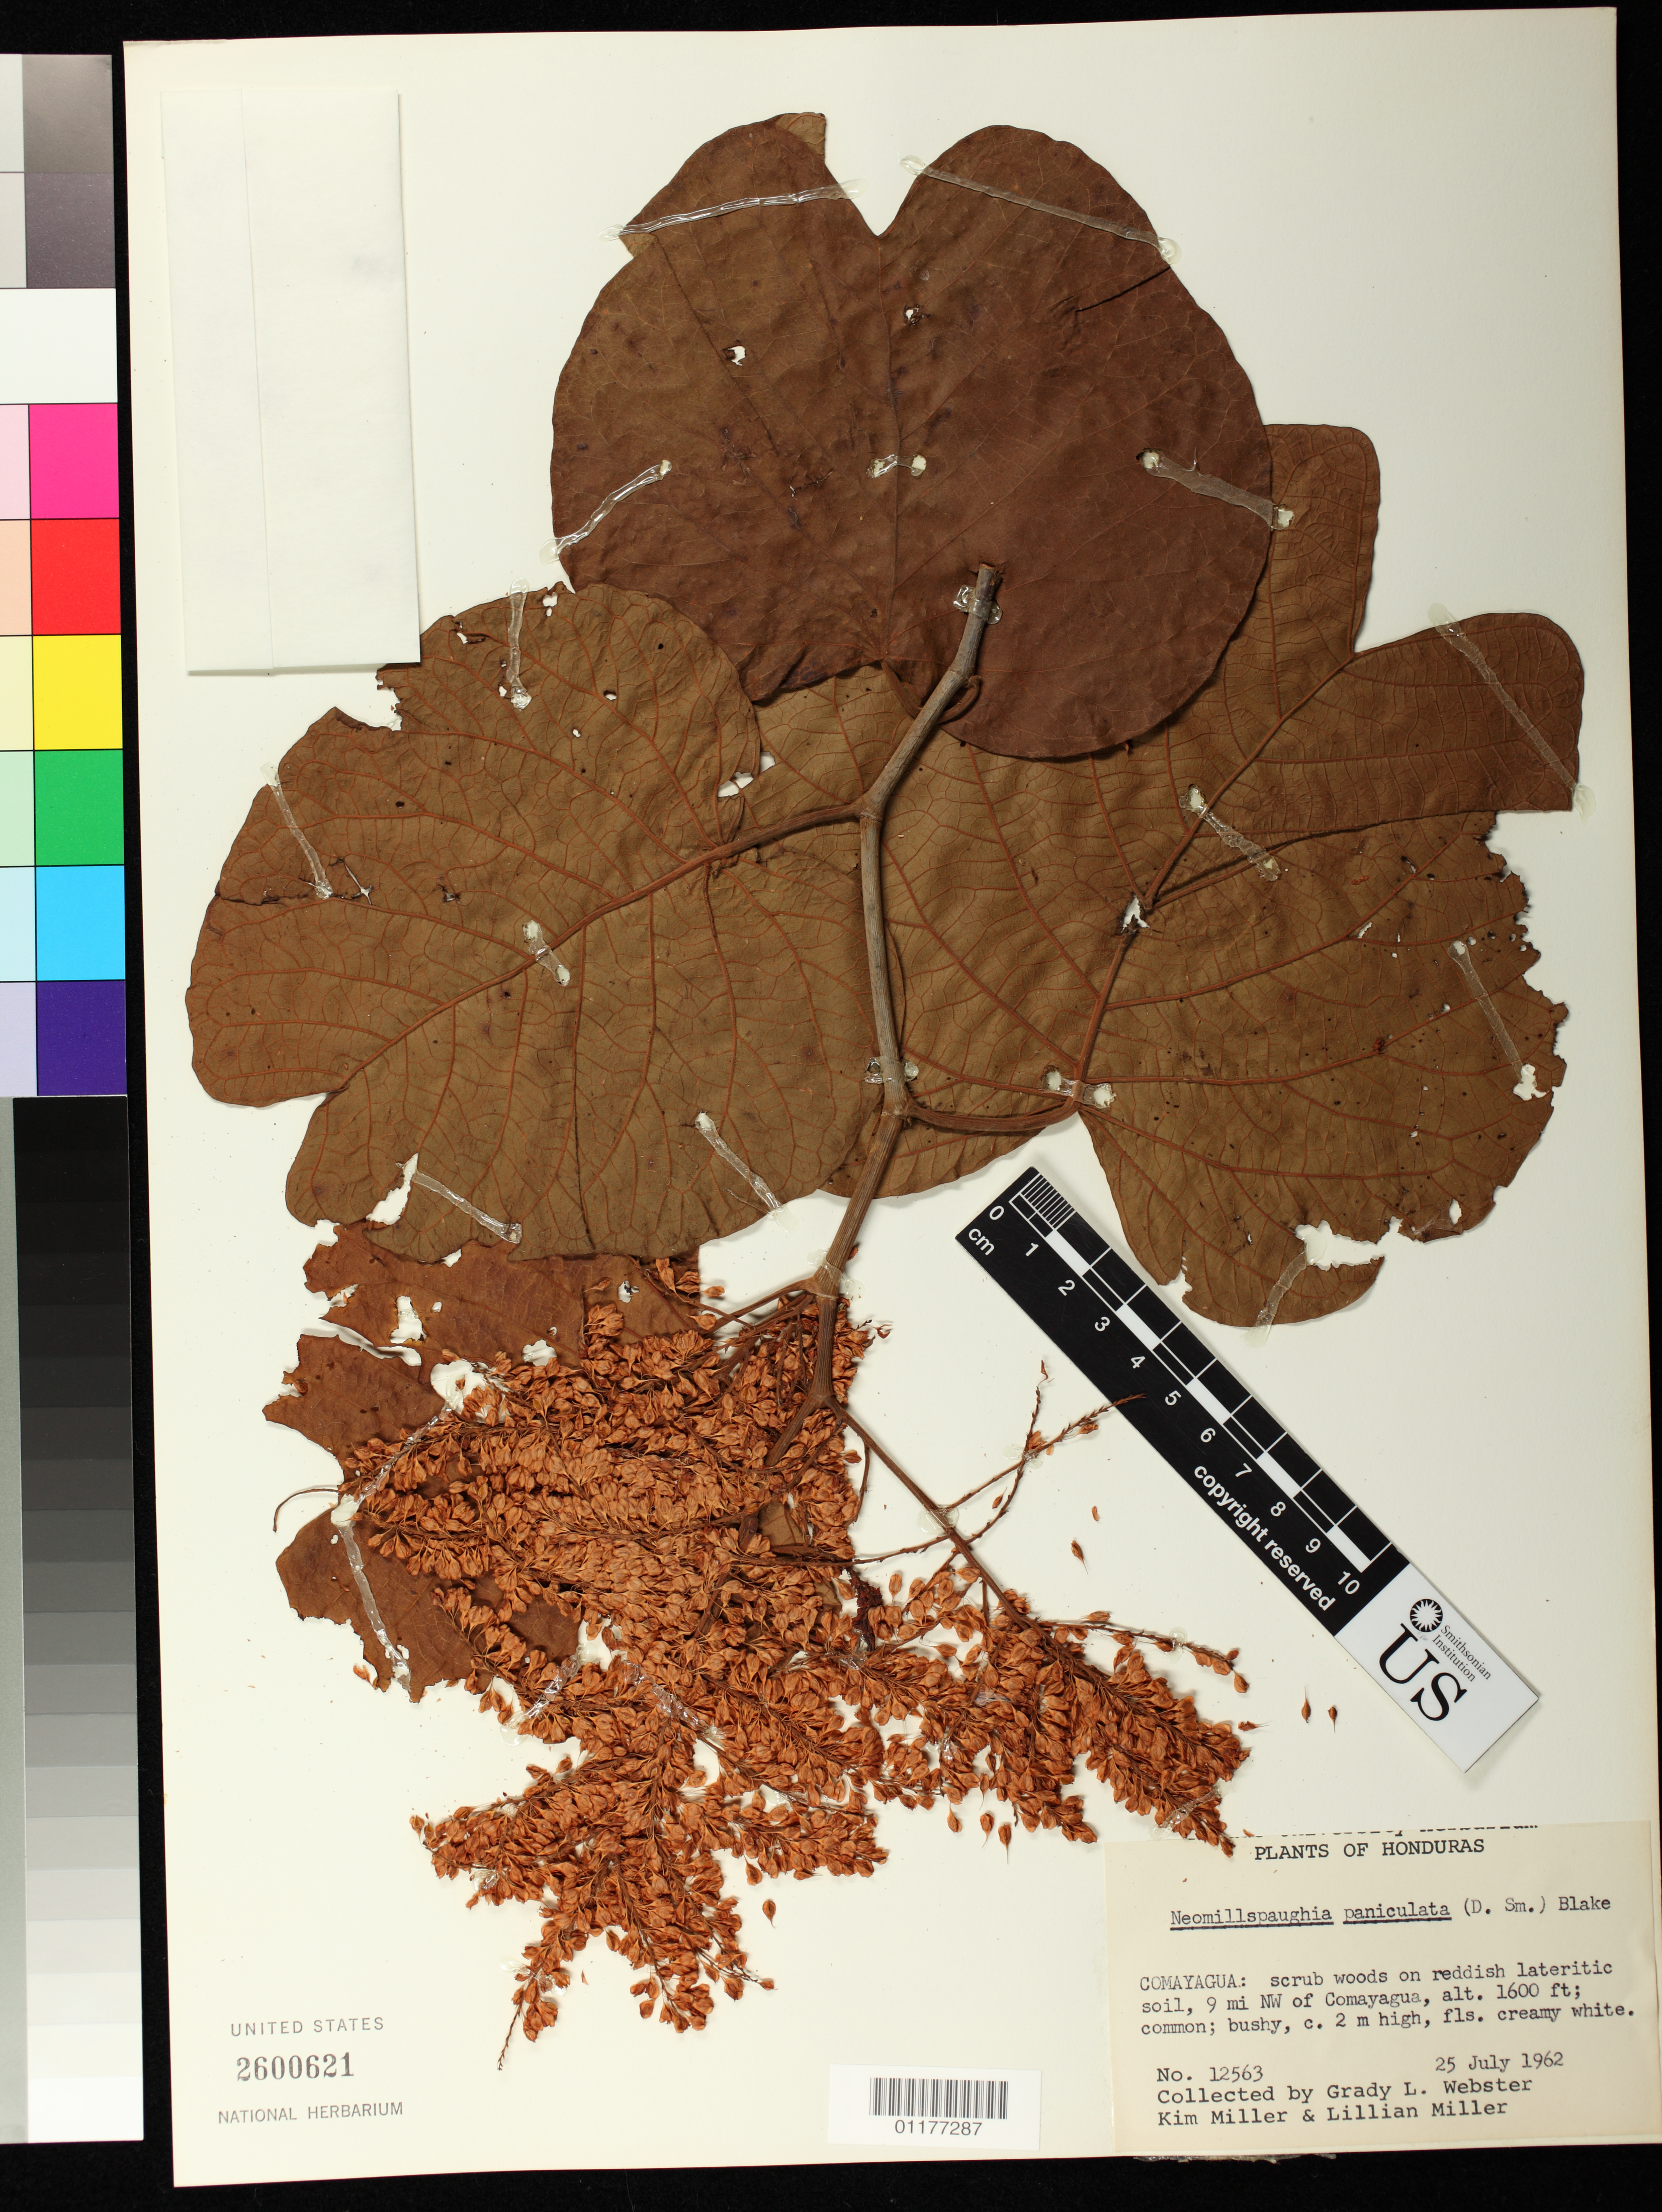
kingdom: Plantae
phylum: Tracheophyta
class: Magnoliopsida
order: Caryophyllales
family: Polygonaceae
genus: Neomillspaughia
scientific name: Neomillspaughia paniculata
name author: (Donn. Sm.) S.F. Blake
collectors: G. L. Webster, K. I. Miller & L. Miller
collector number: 12563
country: Honduras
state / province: Comayagua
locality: NW of Camayagua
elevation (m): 488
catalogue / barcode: US 2600621